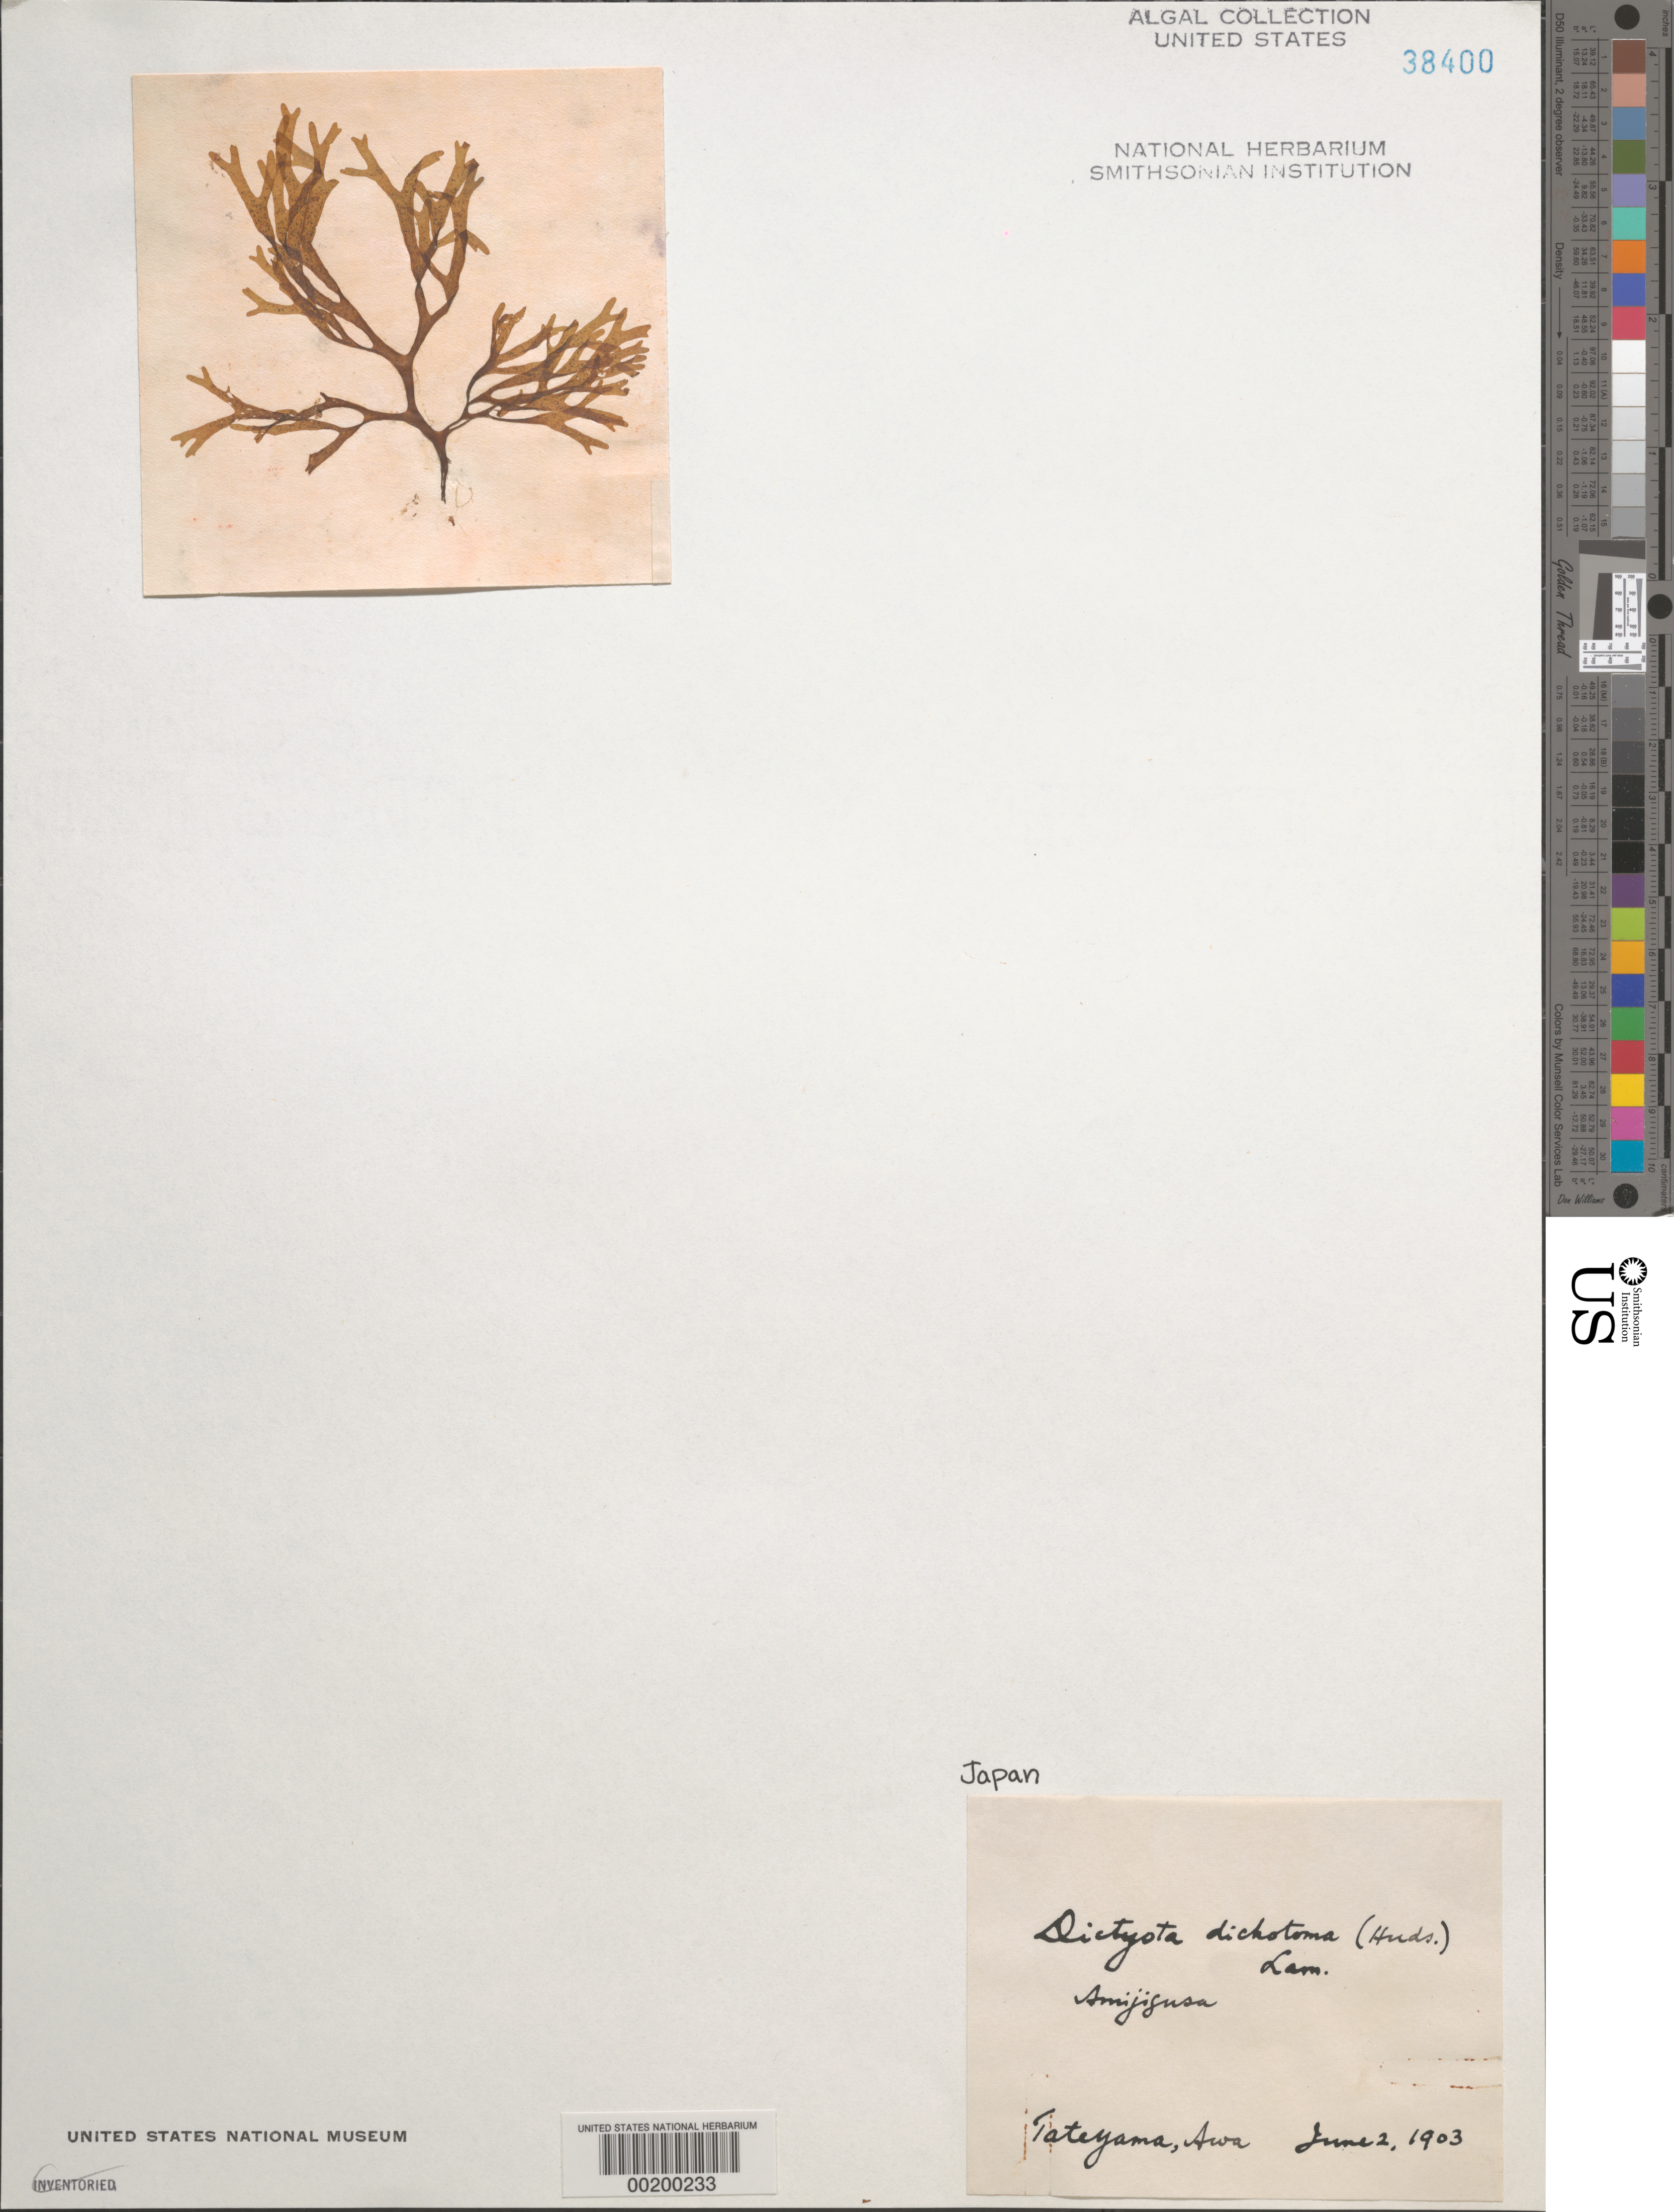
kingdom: Chromista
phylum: Ochrophyta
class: Phaeophyceae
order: Dictyotales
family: Dictyotaceae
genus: Dictyota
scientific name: Dictyota dichotoma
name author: (Huds.) J.V.Lamouroux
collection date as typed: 02 Jun 1903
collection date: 1903-06-02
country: Japan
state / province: Tiba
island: Honshu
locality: Tateyama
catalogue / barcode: US 38400